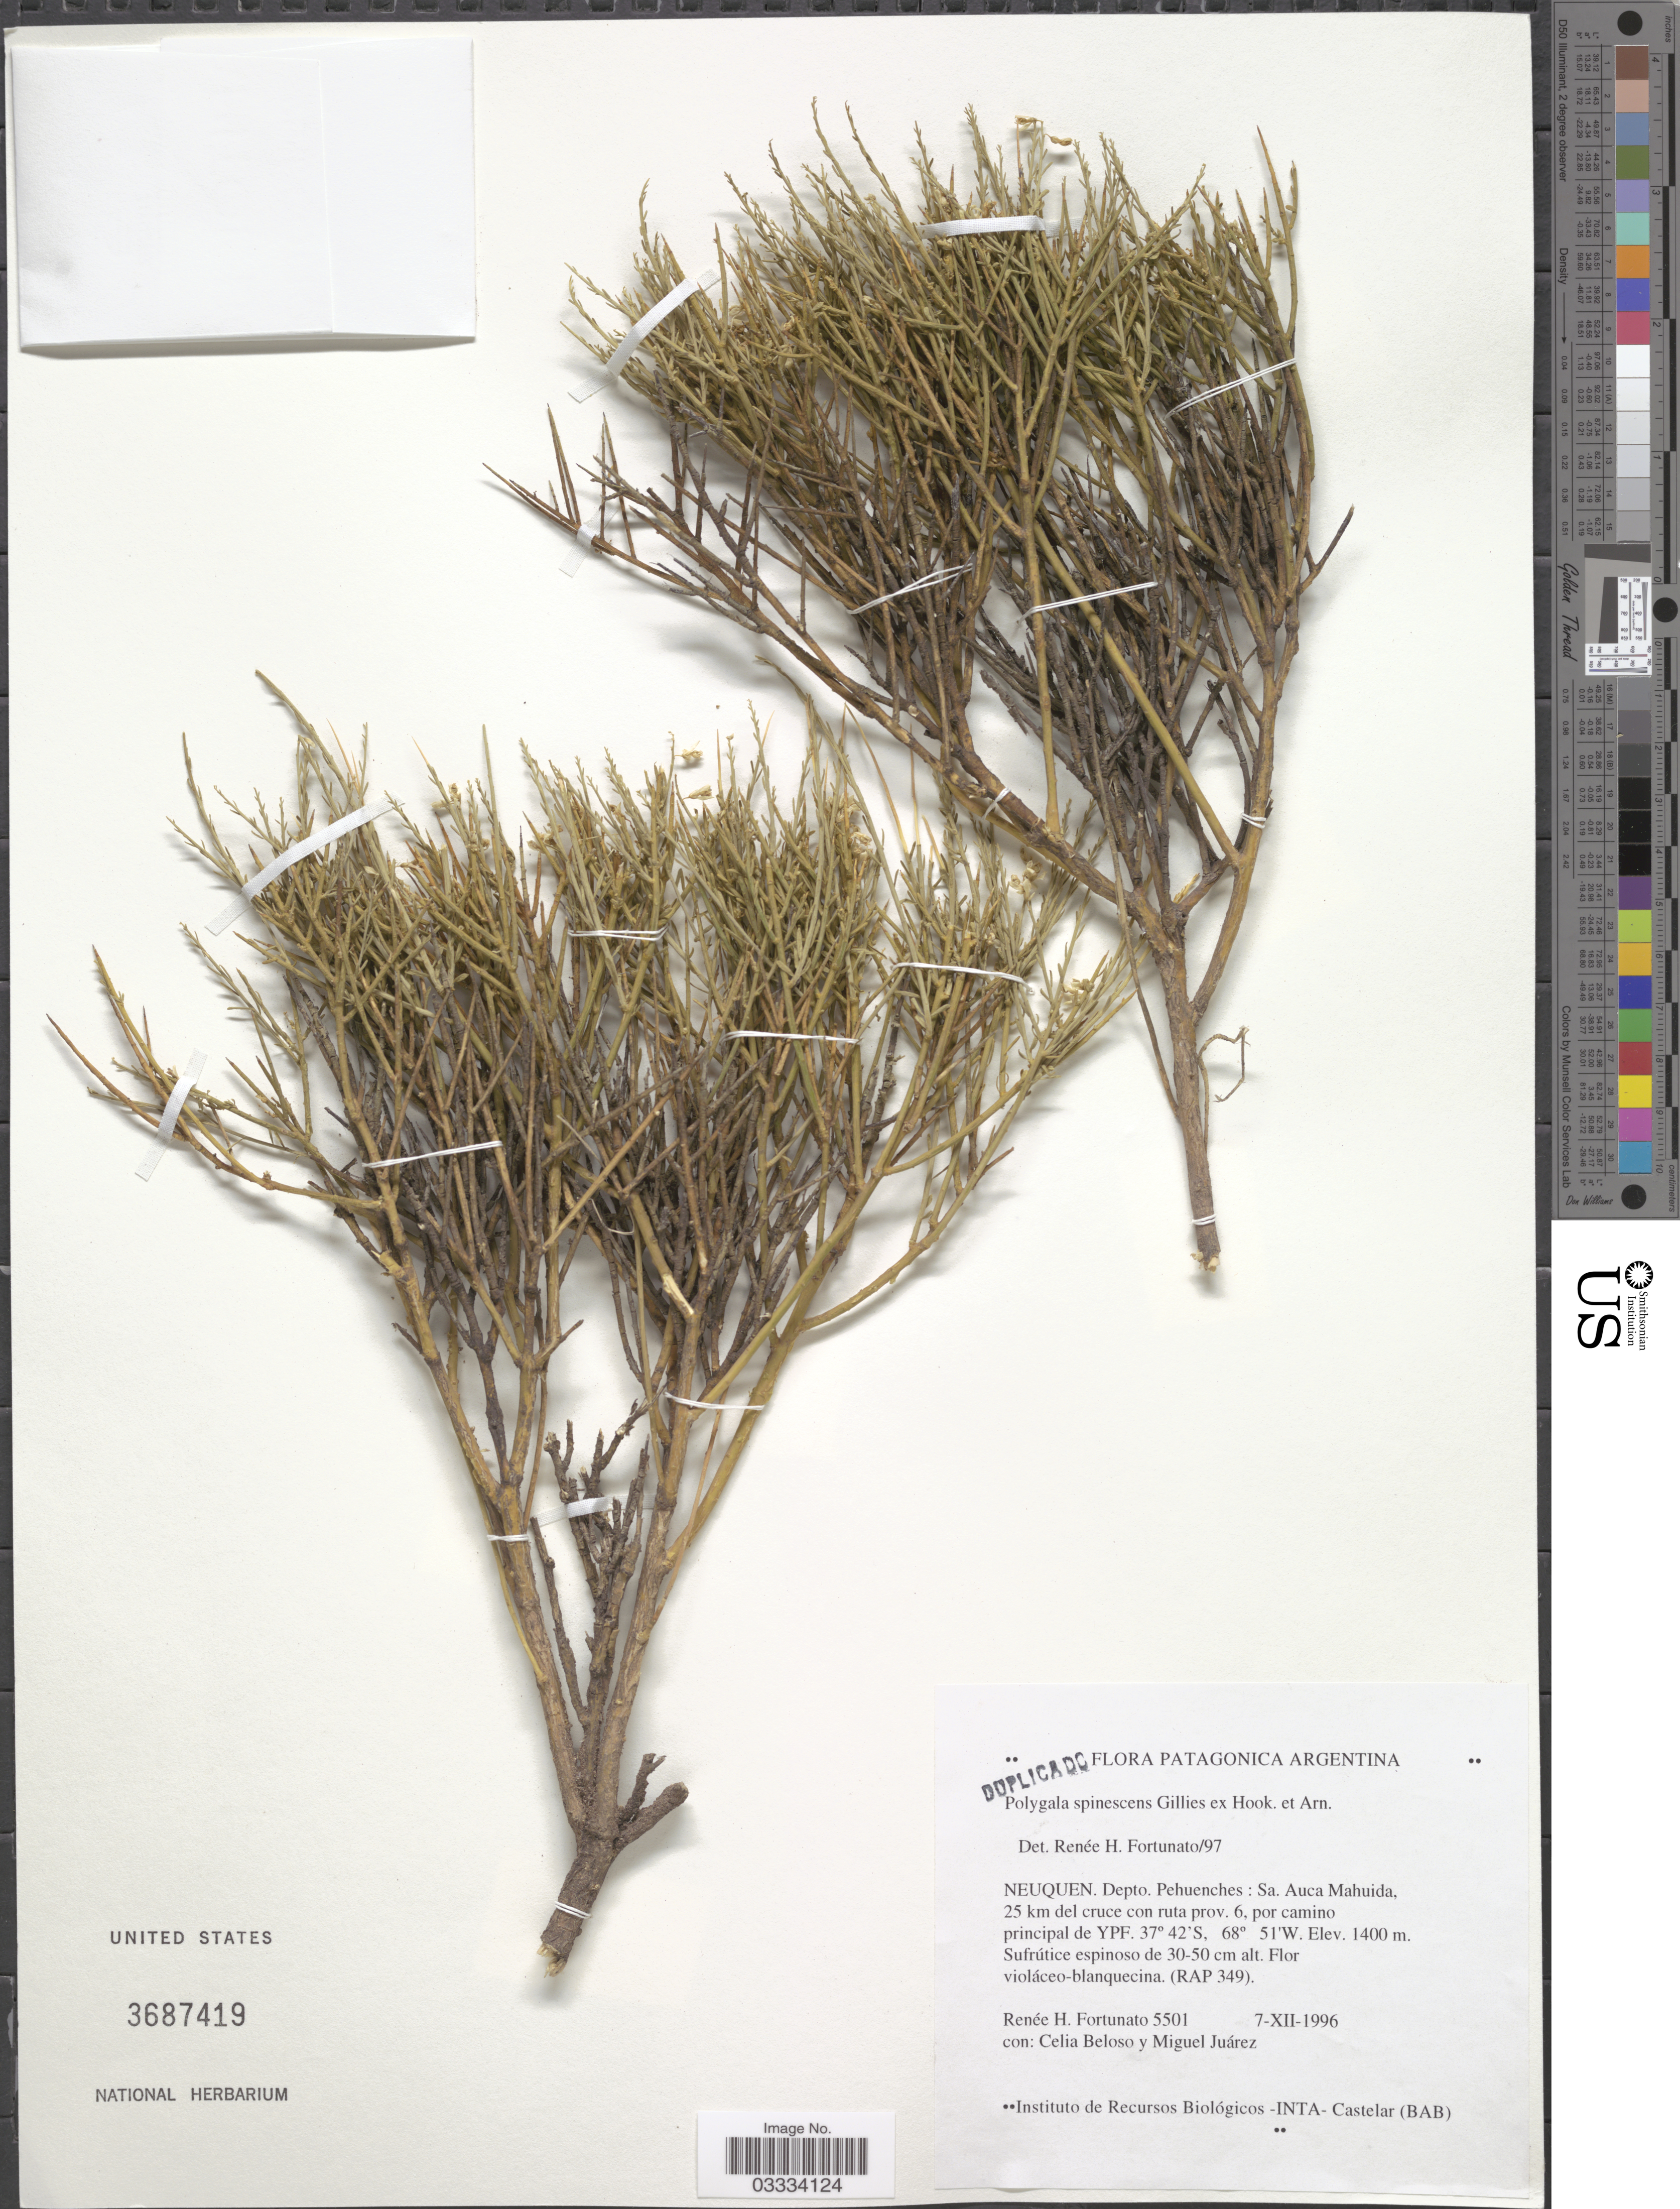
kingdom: Plantae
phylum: Tracheophyta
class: Magnoliopsida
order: Fabales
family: Polygalaceae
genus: Polygala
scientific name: Polygala spinescens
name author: Gillies ex Hook. & Arn.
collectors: R. H. Fortunato, C. Beloso & M. Juárez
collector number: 5501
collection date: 1996-12-07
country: Argentina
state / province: Neuquen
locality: Depto. Pehuenches: Sa. Auca Mahuida, 25 km del cruce con ruta prov. 6, por camino principal de YPF.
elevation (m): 1400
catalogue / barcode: US 3687419